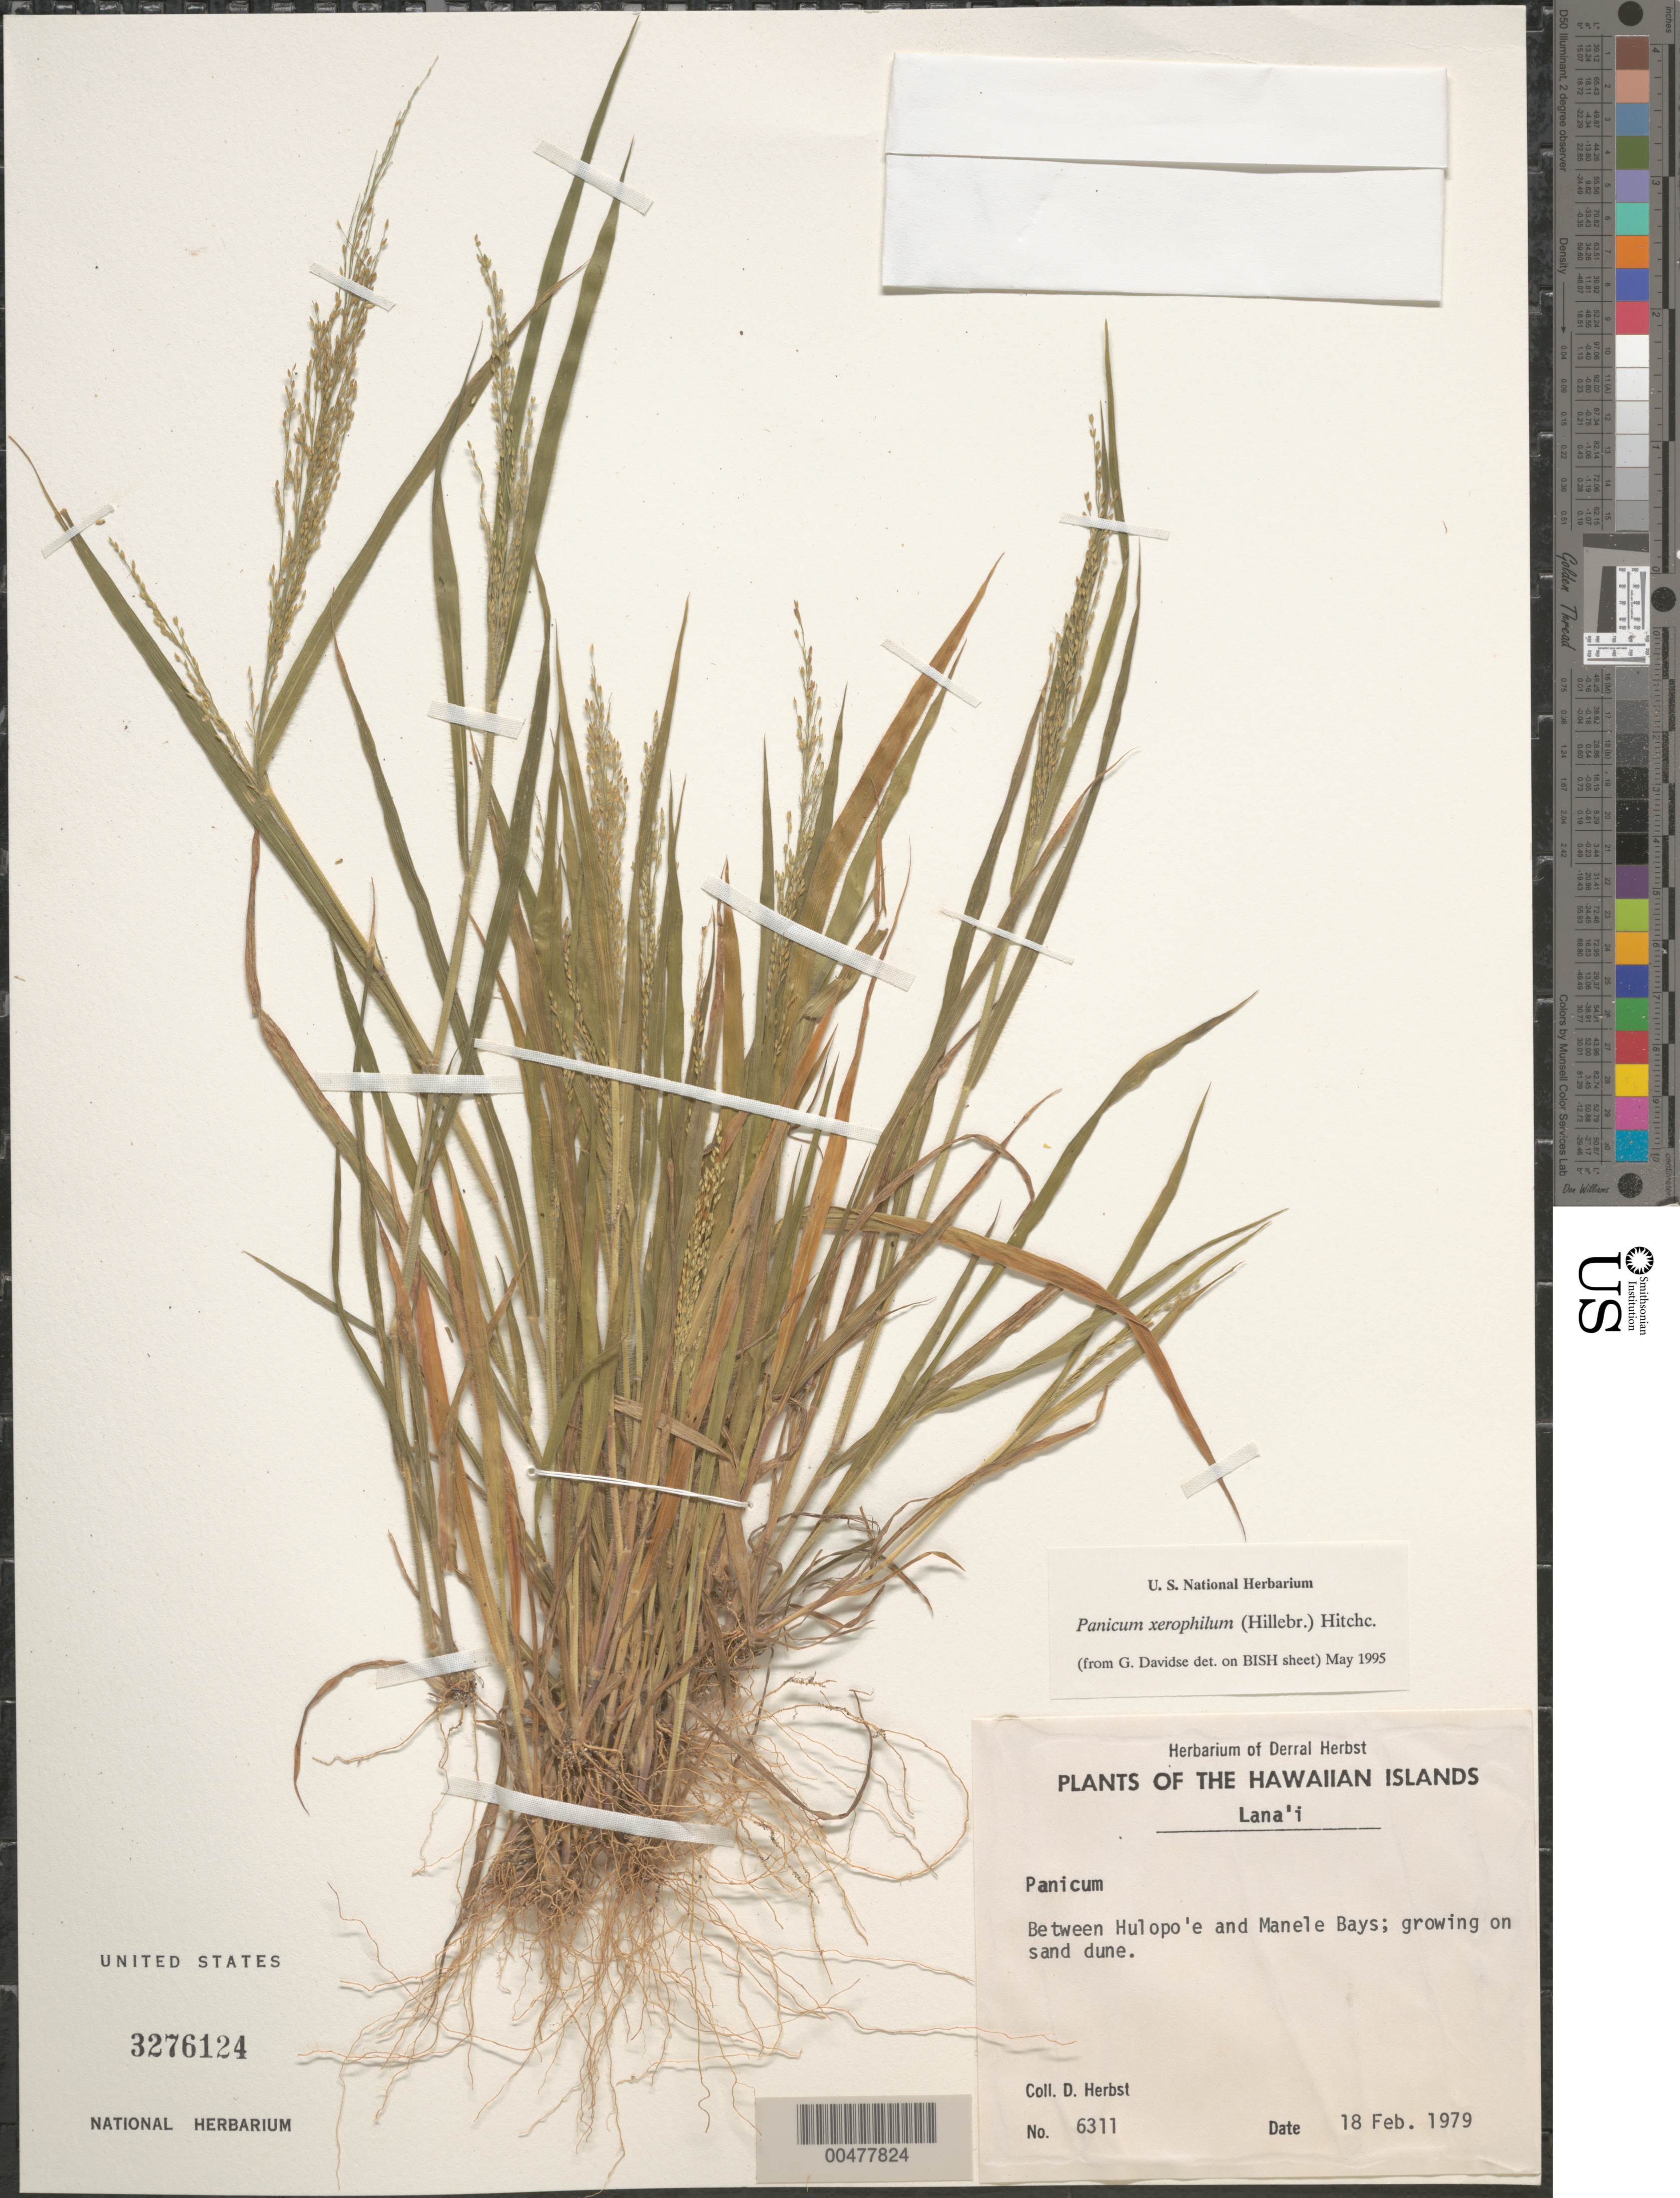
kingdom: Plantae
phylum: Tracheophyta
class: Liliopsida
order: Poales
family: Poaceae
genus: Panicum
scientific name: Panicum xerophilum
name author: (Hillebr.) Hitchc.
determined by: Davidse, Gerrit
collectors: D. R. Herbst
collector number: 6311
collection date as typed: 18 Feb 1979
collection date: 1979-02-18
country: United States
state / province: Hawaii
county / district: Maui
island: Lana'i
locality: Between Hulopoe and Manele Bays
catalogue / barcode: US 3276124